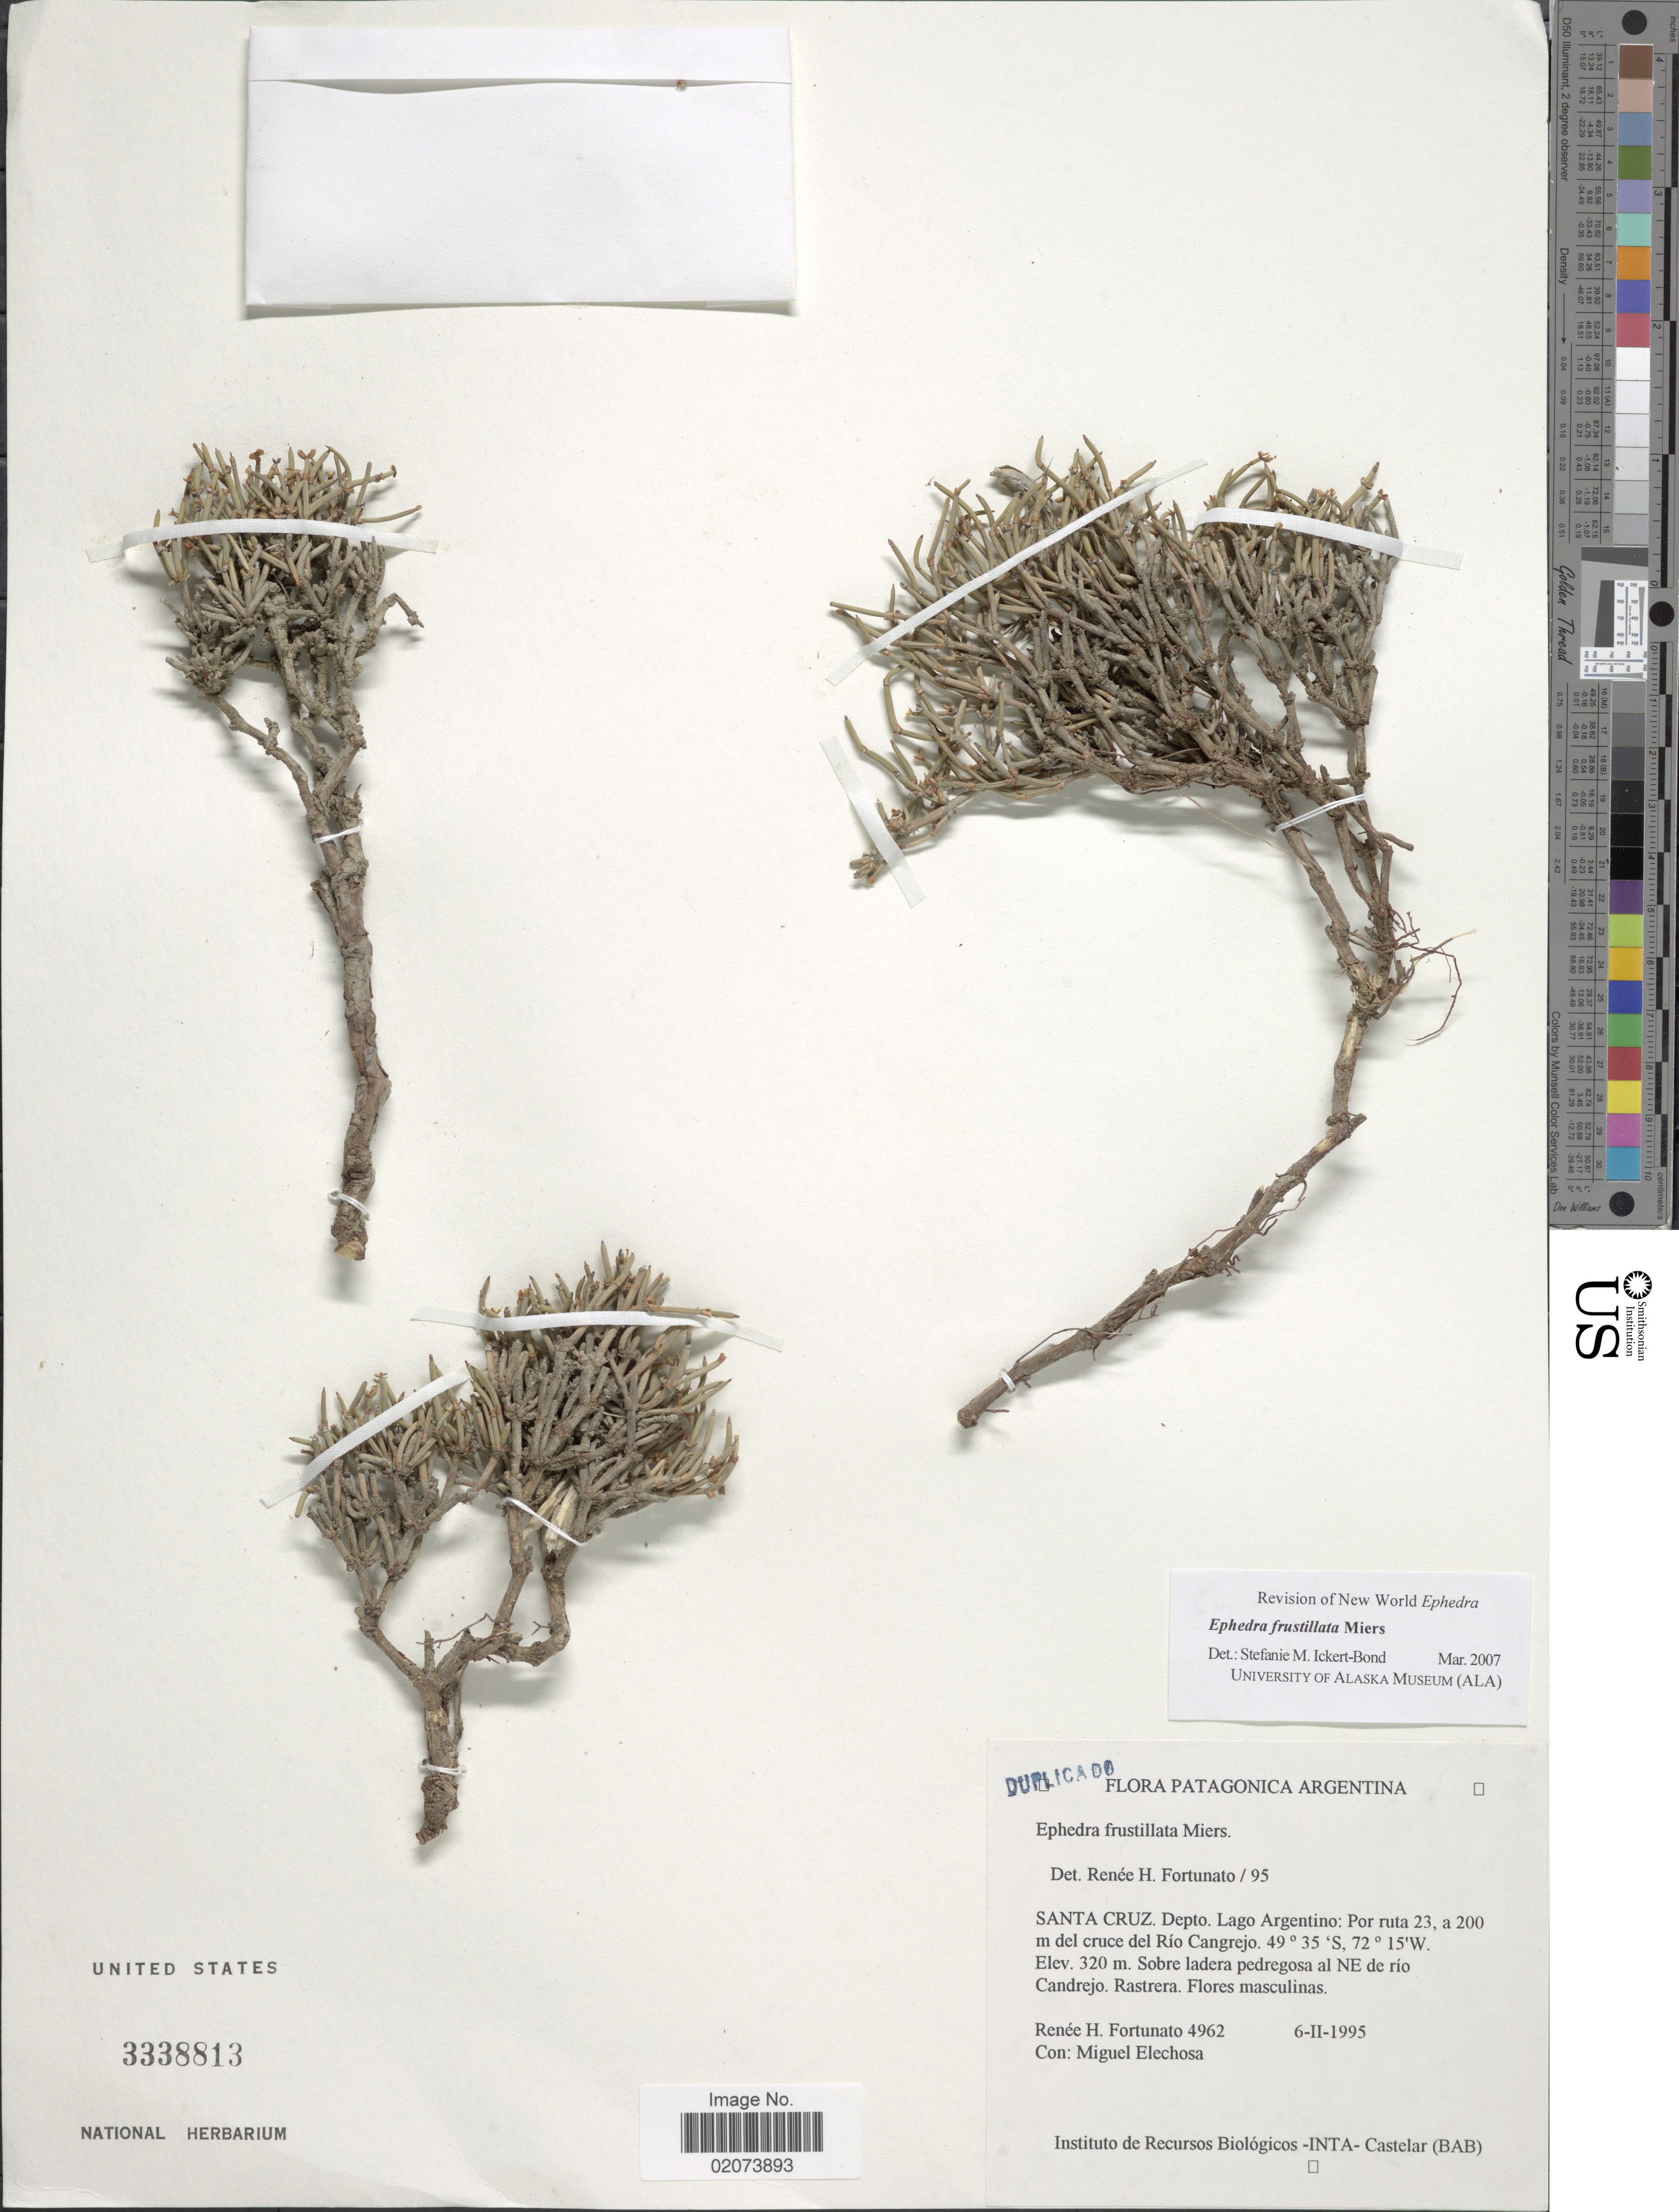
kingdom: Plantae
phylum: Tracheophyta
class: Gnetopsida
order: Ephedrales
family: Ephedraceae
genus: Ephedra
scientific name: Ephedra frustillata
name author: Miers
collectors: R. H. Fortunato & M. Elechosa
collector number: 4962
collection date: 1995-02-06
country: Argentina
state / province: Santa Cruz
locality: Santa Cruz, Depto. Lago Argentino: Por ruta 23, a 200 m del cruce del Rio Cangrejo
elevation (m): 320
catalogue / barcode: US 3338813